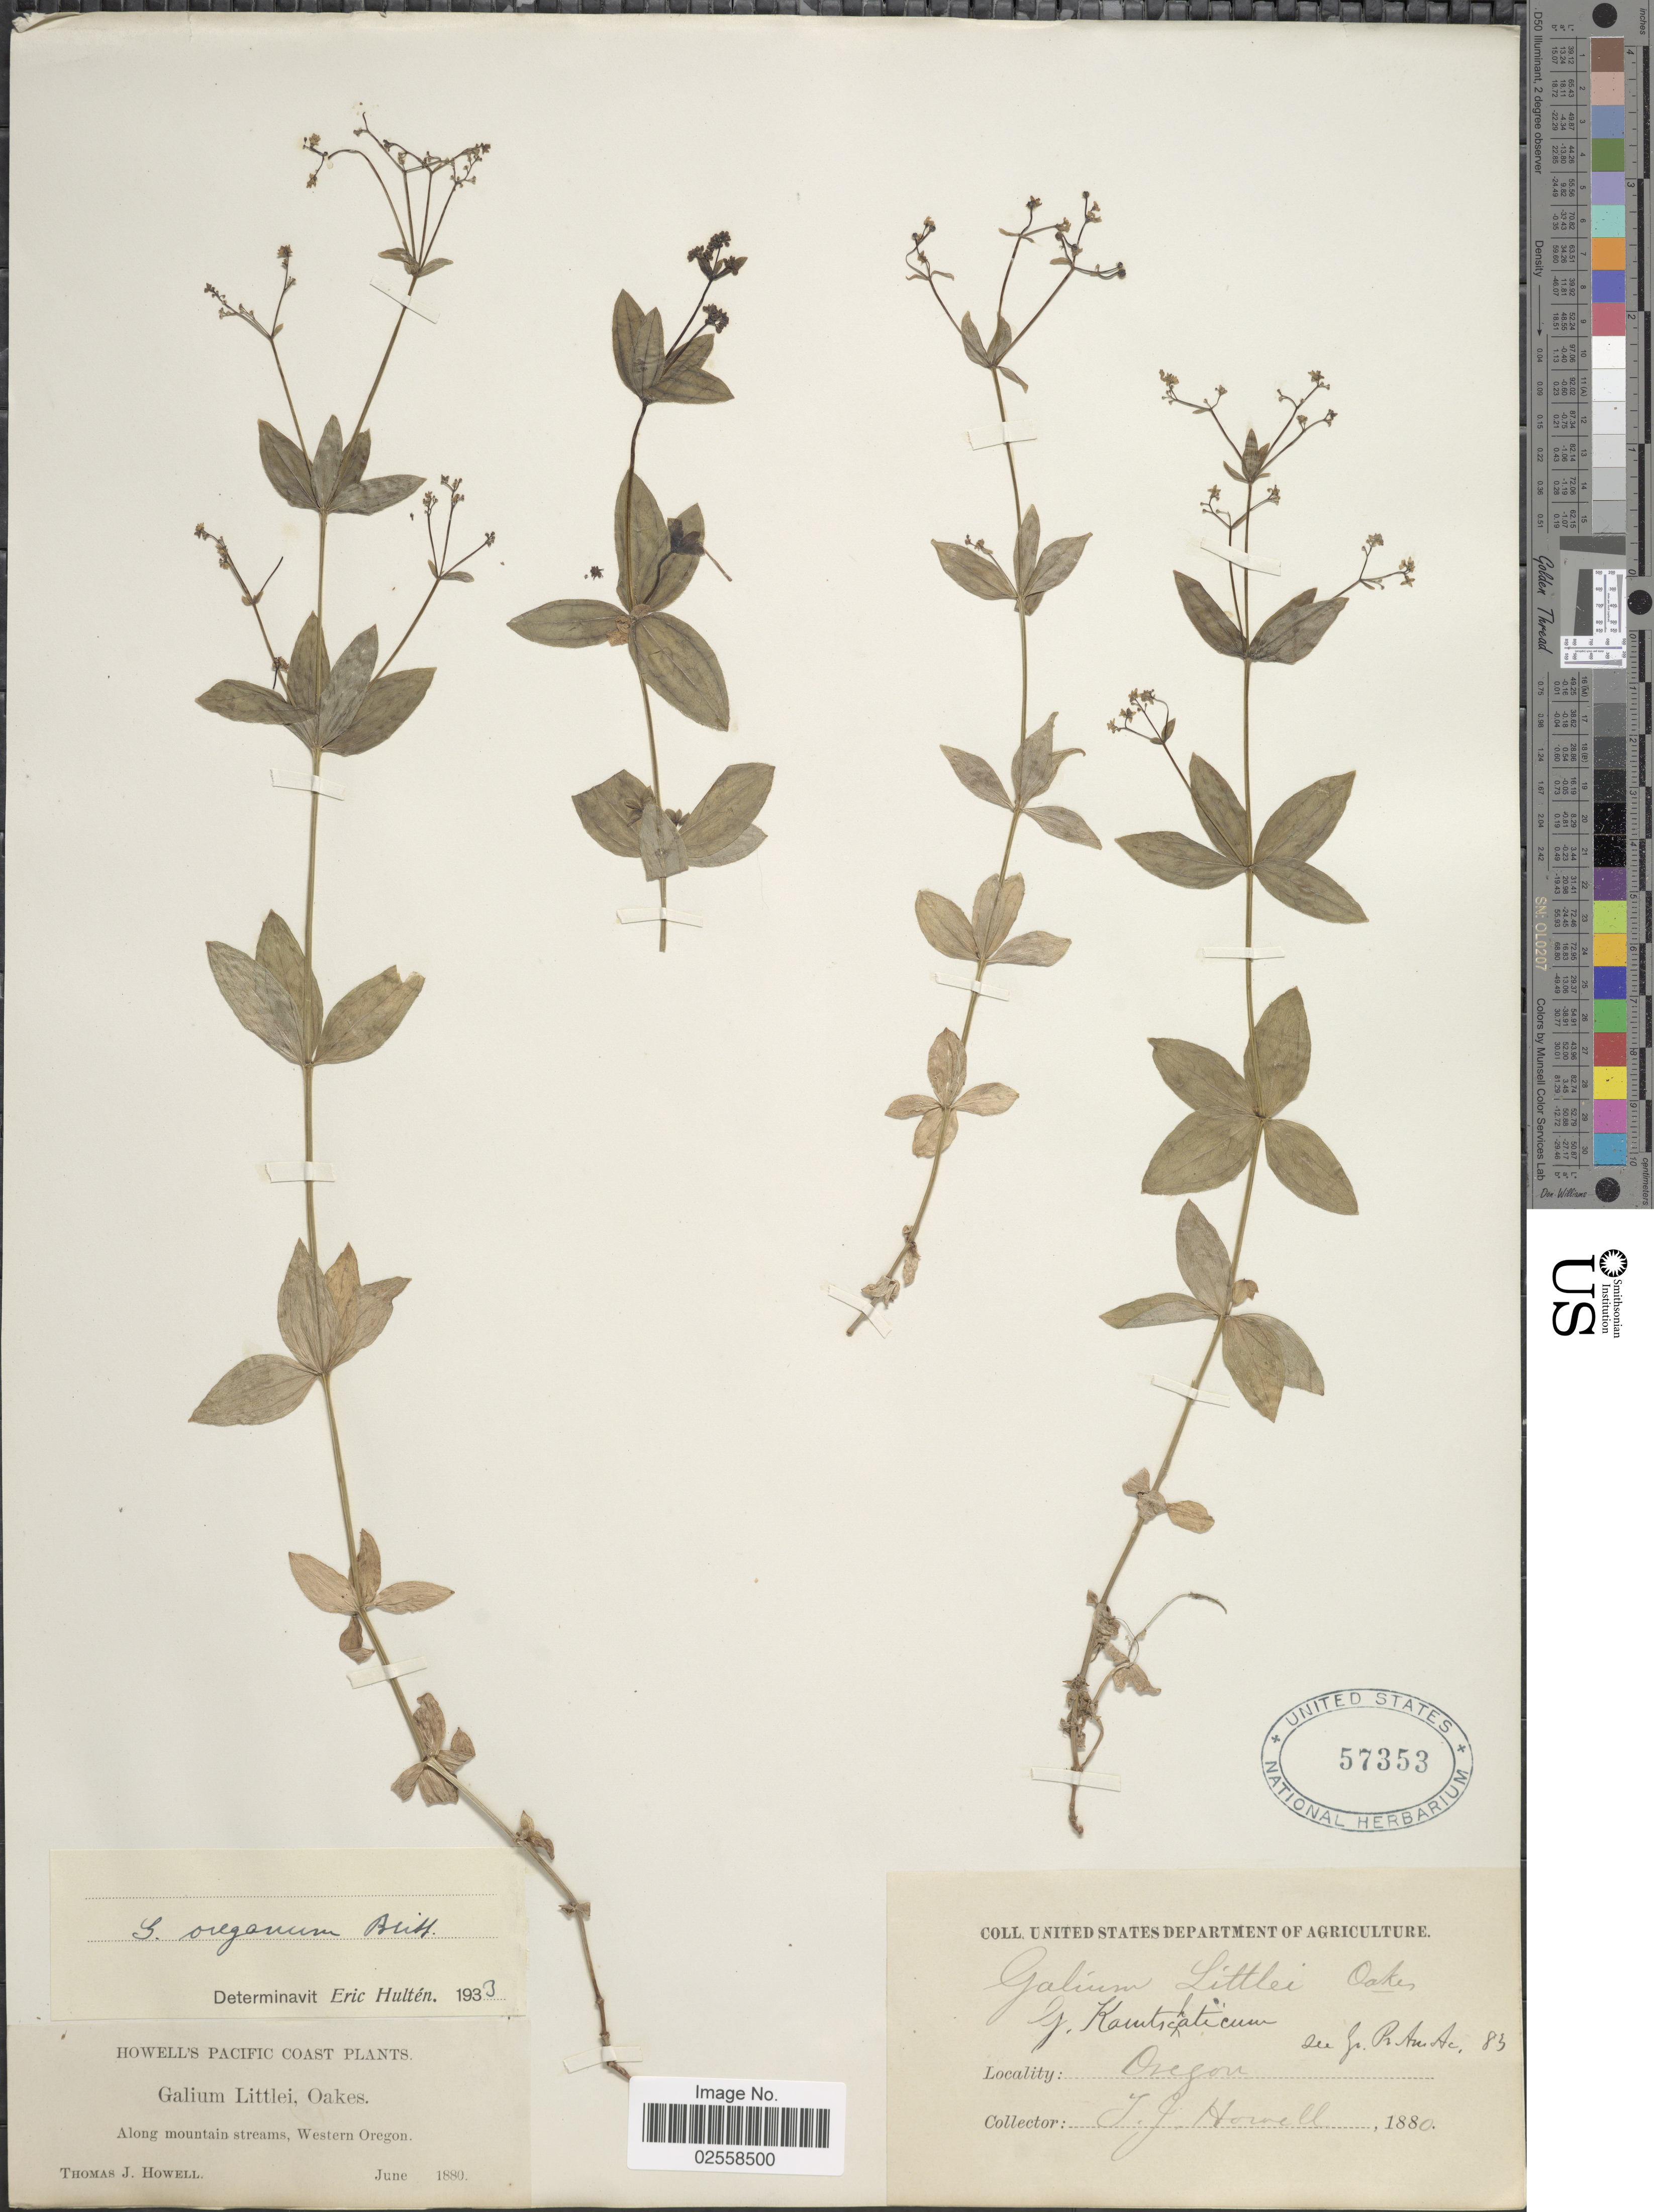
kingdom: Plantae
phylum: Tracheophyta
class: Magnoliopsida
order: Gentianales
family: Rubiaceae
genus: Galium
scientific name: Galium oreganum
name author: Britton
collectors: T. J. Howell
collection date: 1880-06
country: United States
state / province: Oregon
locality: Pacific Coast, Along mountain streams, Western Oregon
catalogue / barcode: US 57353